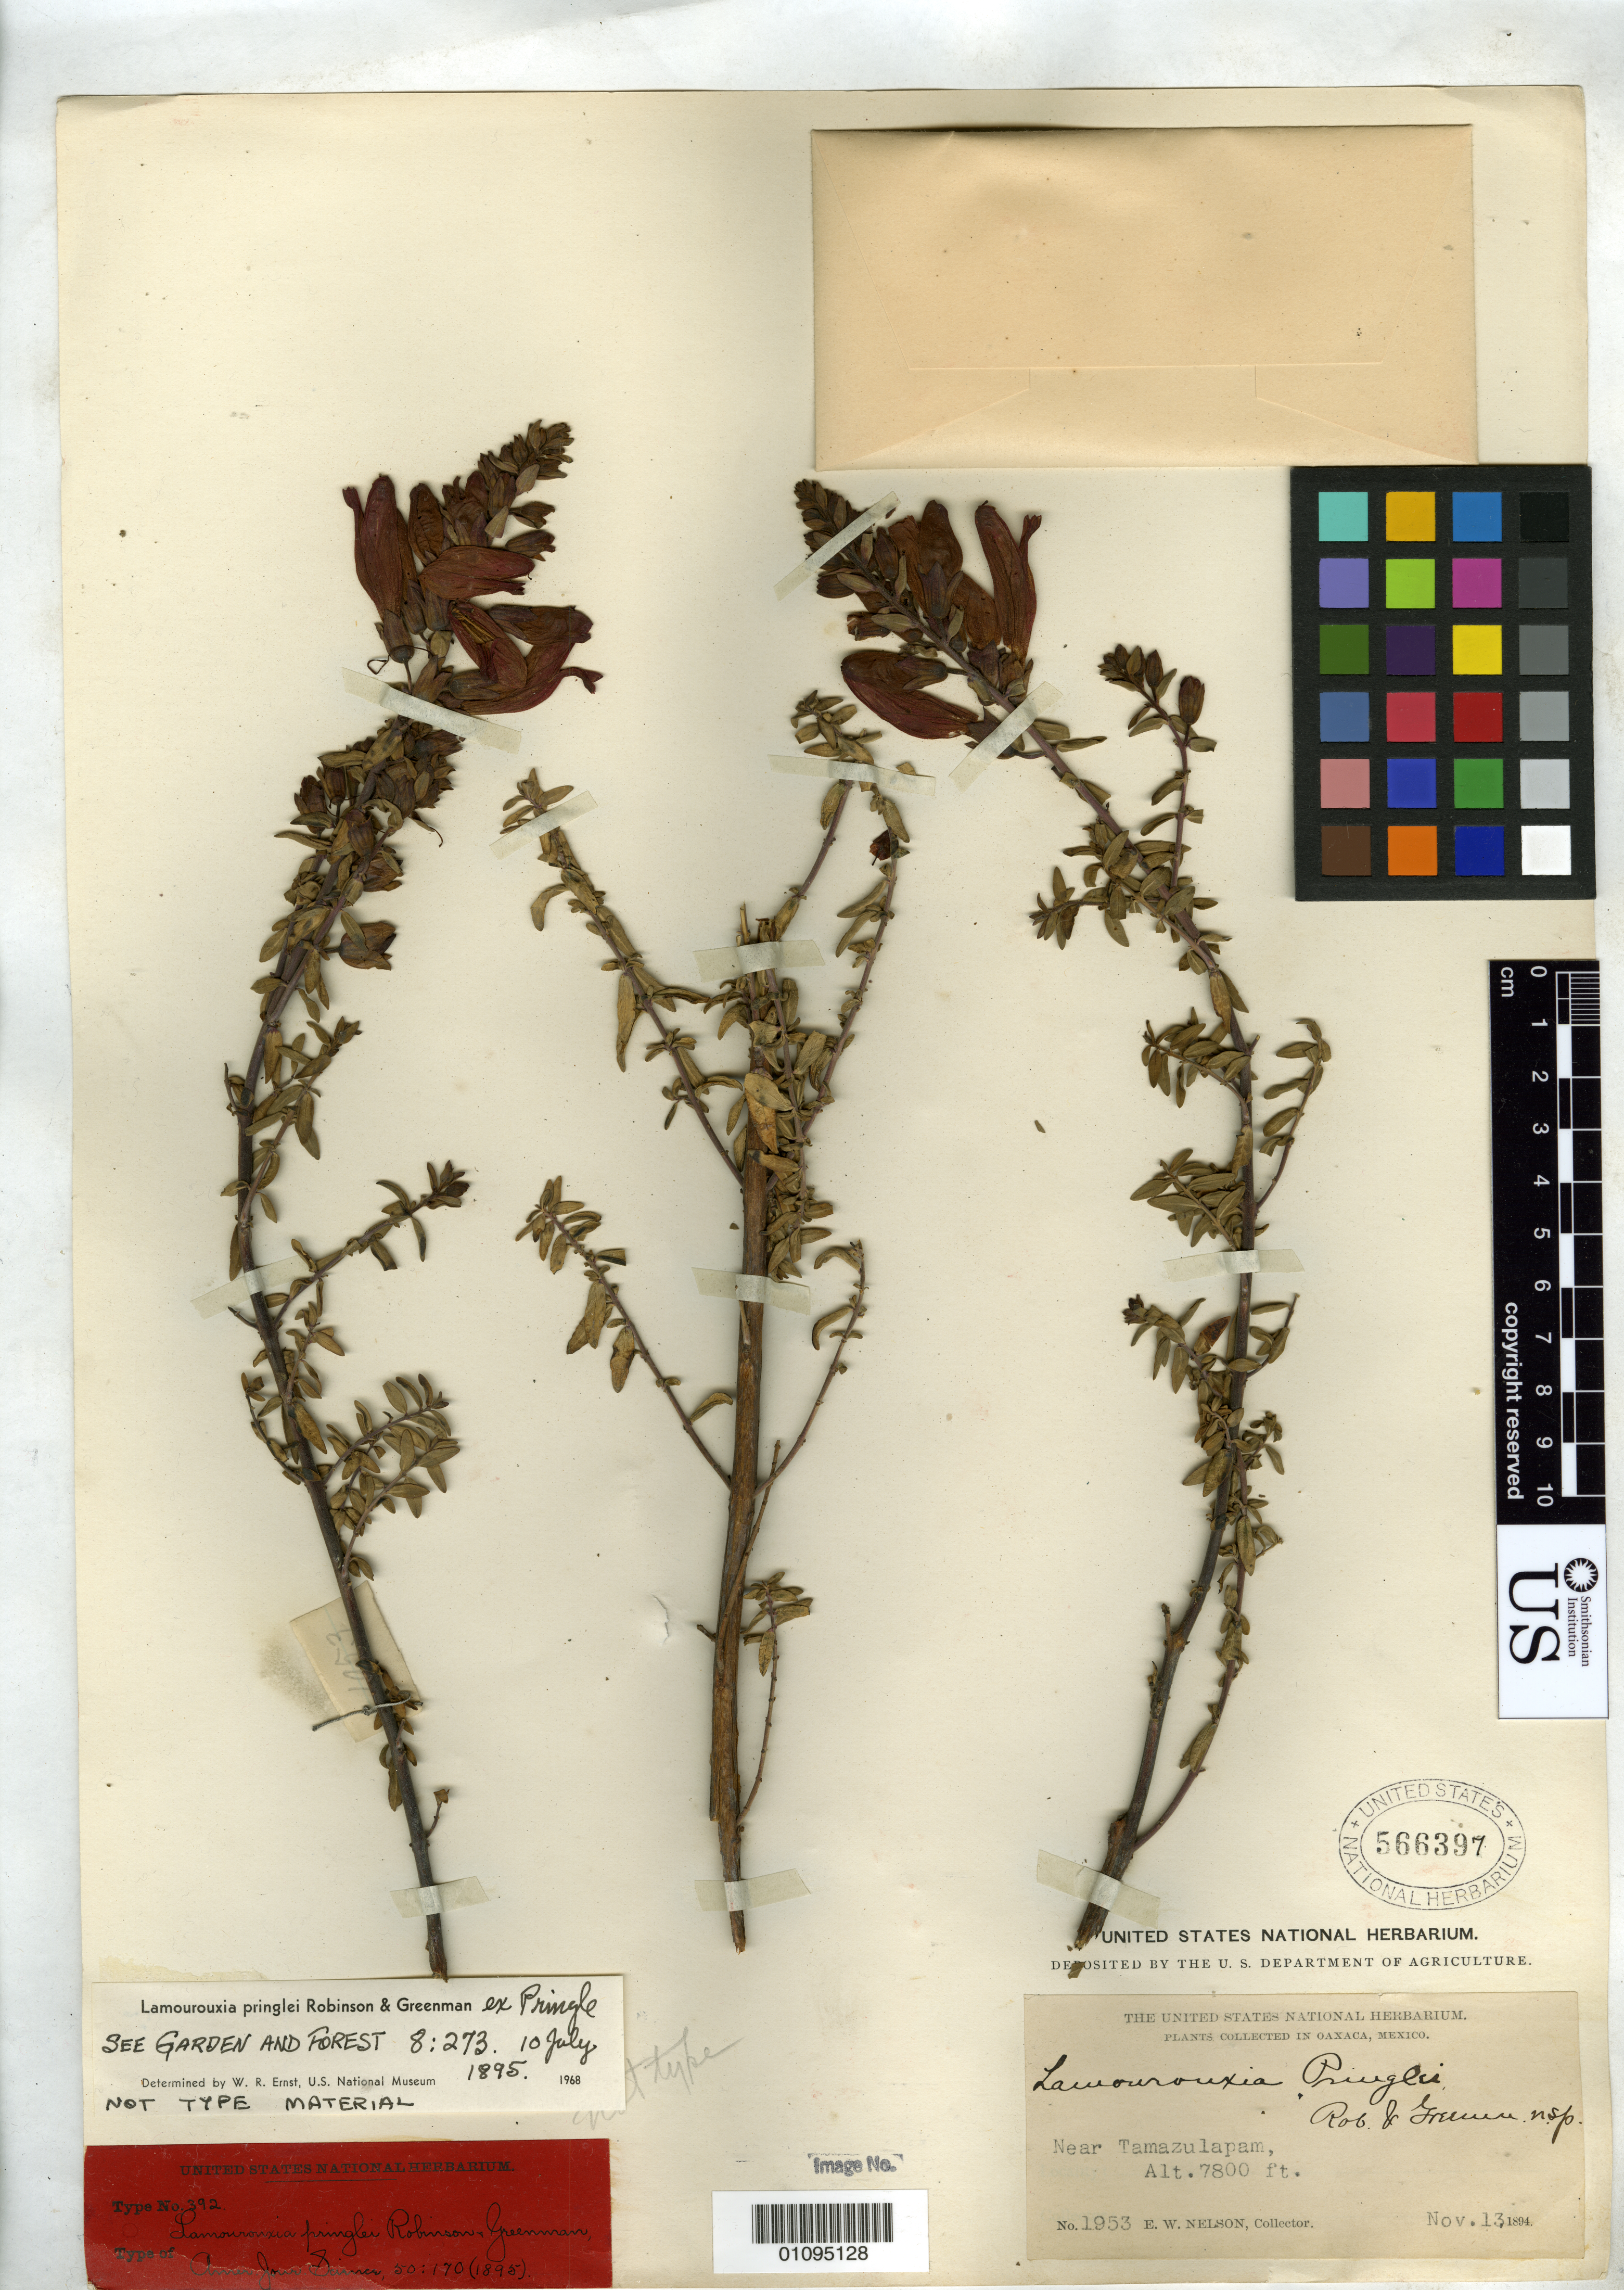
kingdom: Plantae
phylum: Tracheophyta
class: Magnoliopsida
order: Lamiales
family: Orobanchaceae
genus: Lamourouxia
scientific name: Lamourouxia pringlei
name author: B.L. Rob. & Greenm. ex Pringle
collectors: E. W. Nelson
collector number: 1953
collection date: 1894-11-13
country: Mexico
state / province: Oaxaca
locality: Near Tamazulapam.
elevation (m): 2377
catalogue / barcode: US 566397